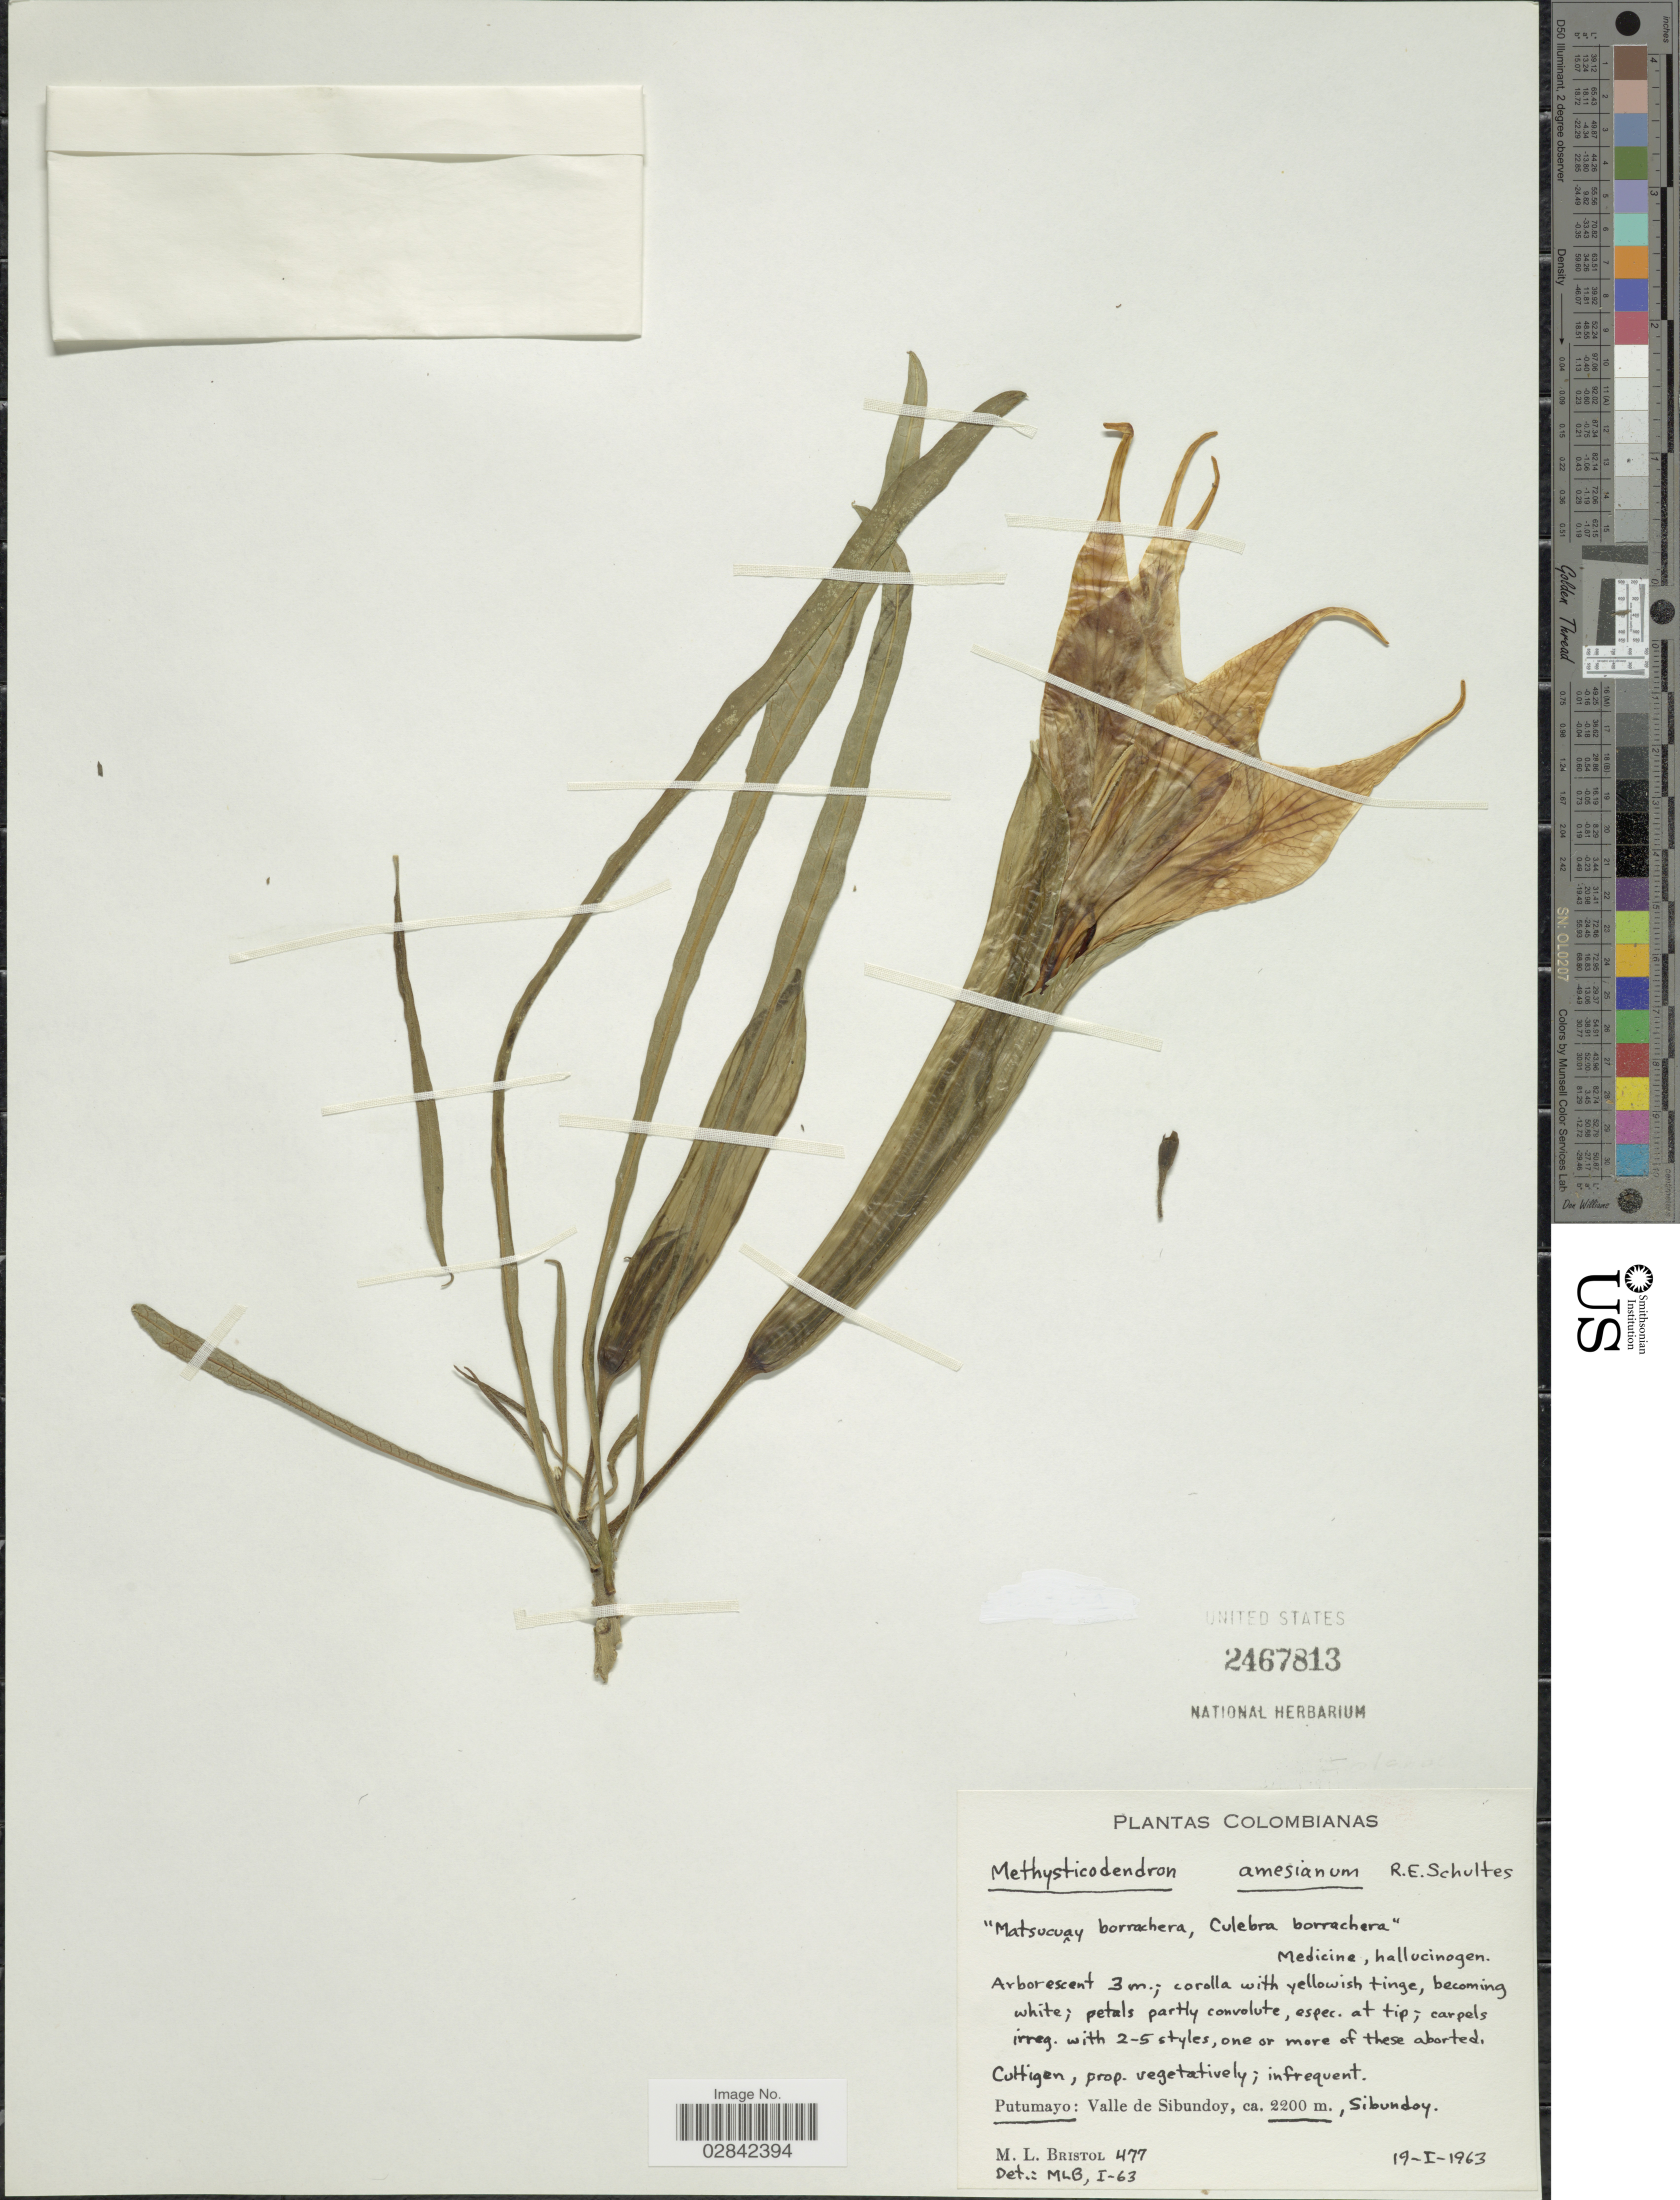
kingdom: Plantae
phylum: Tracheophyta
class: Magnoliopsida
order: Solanales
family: Solanaceae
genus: Brugmansia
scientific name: Brugmansia x candida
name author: Pers.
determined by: Kehoe, J.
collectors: M. L. Bristol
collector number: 477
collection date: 1963-01-19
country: Colombia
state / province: Putumayo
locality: Valle of Sibundoy.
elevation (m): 2200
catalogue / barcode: US 2467813